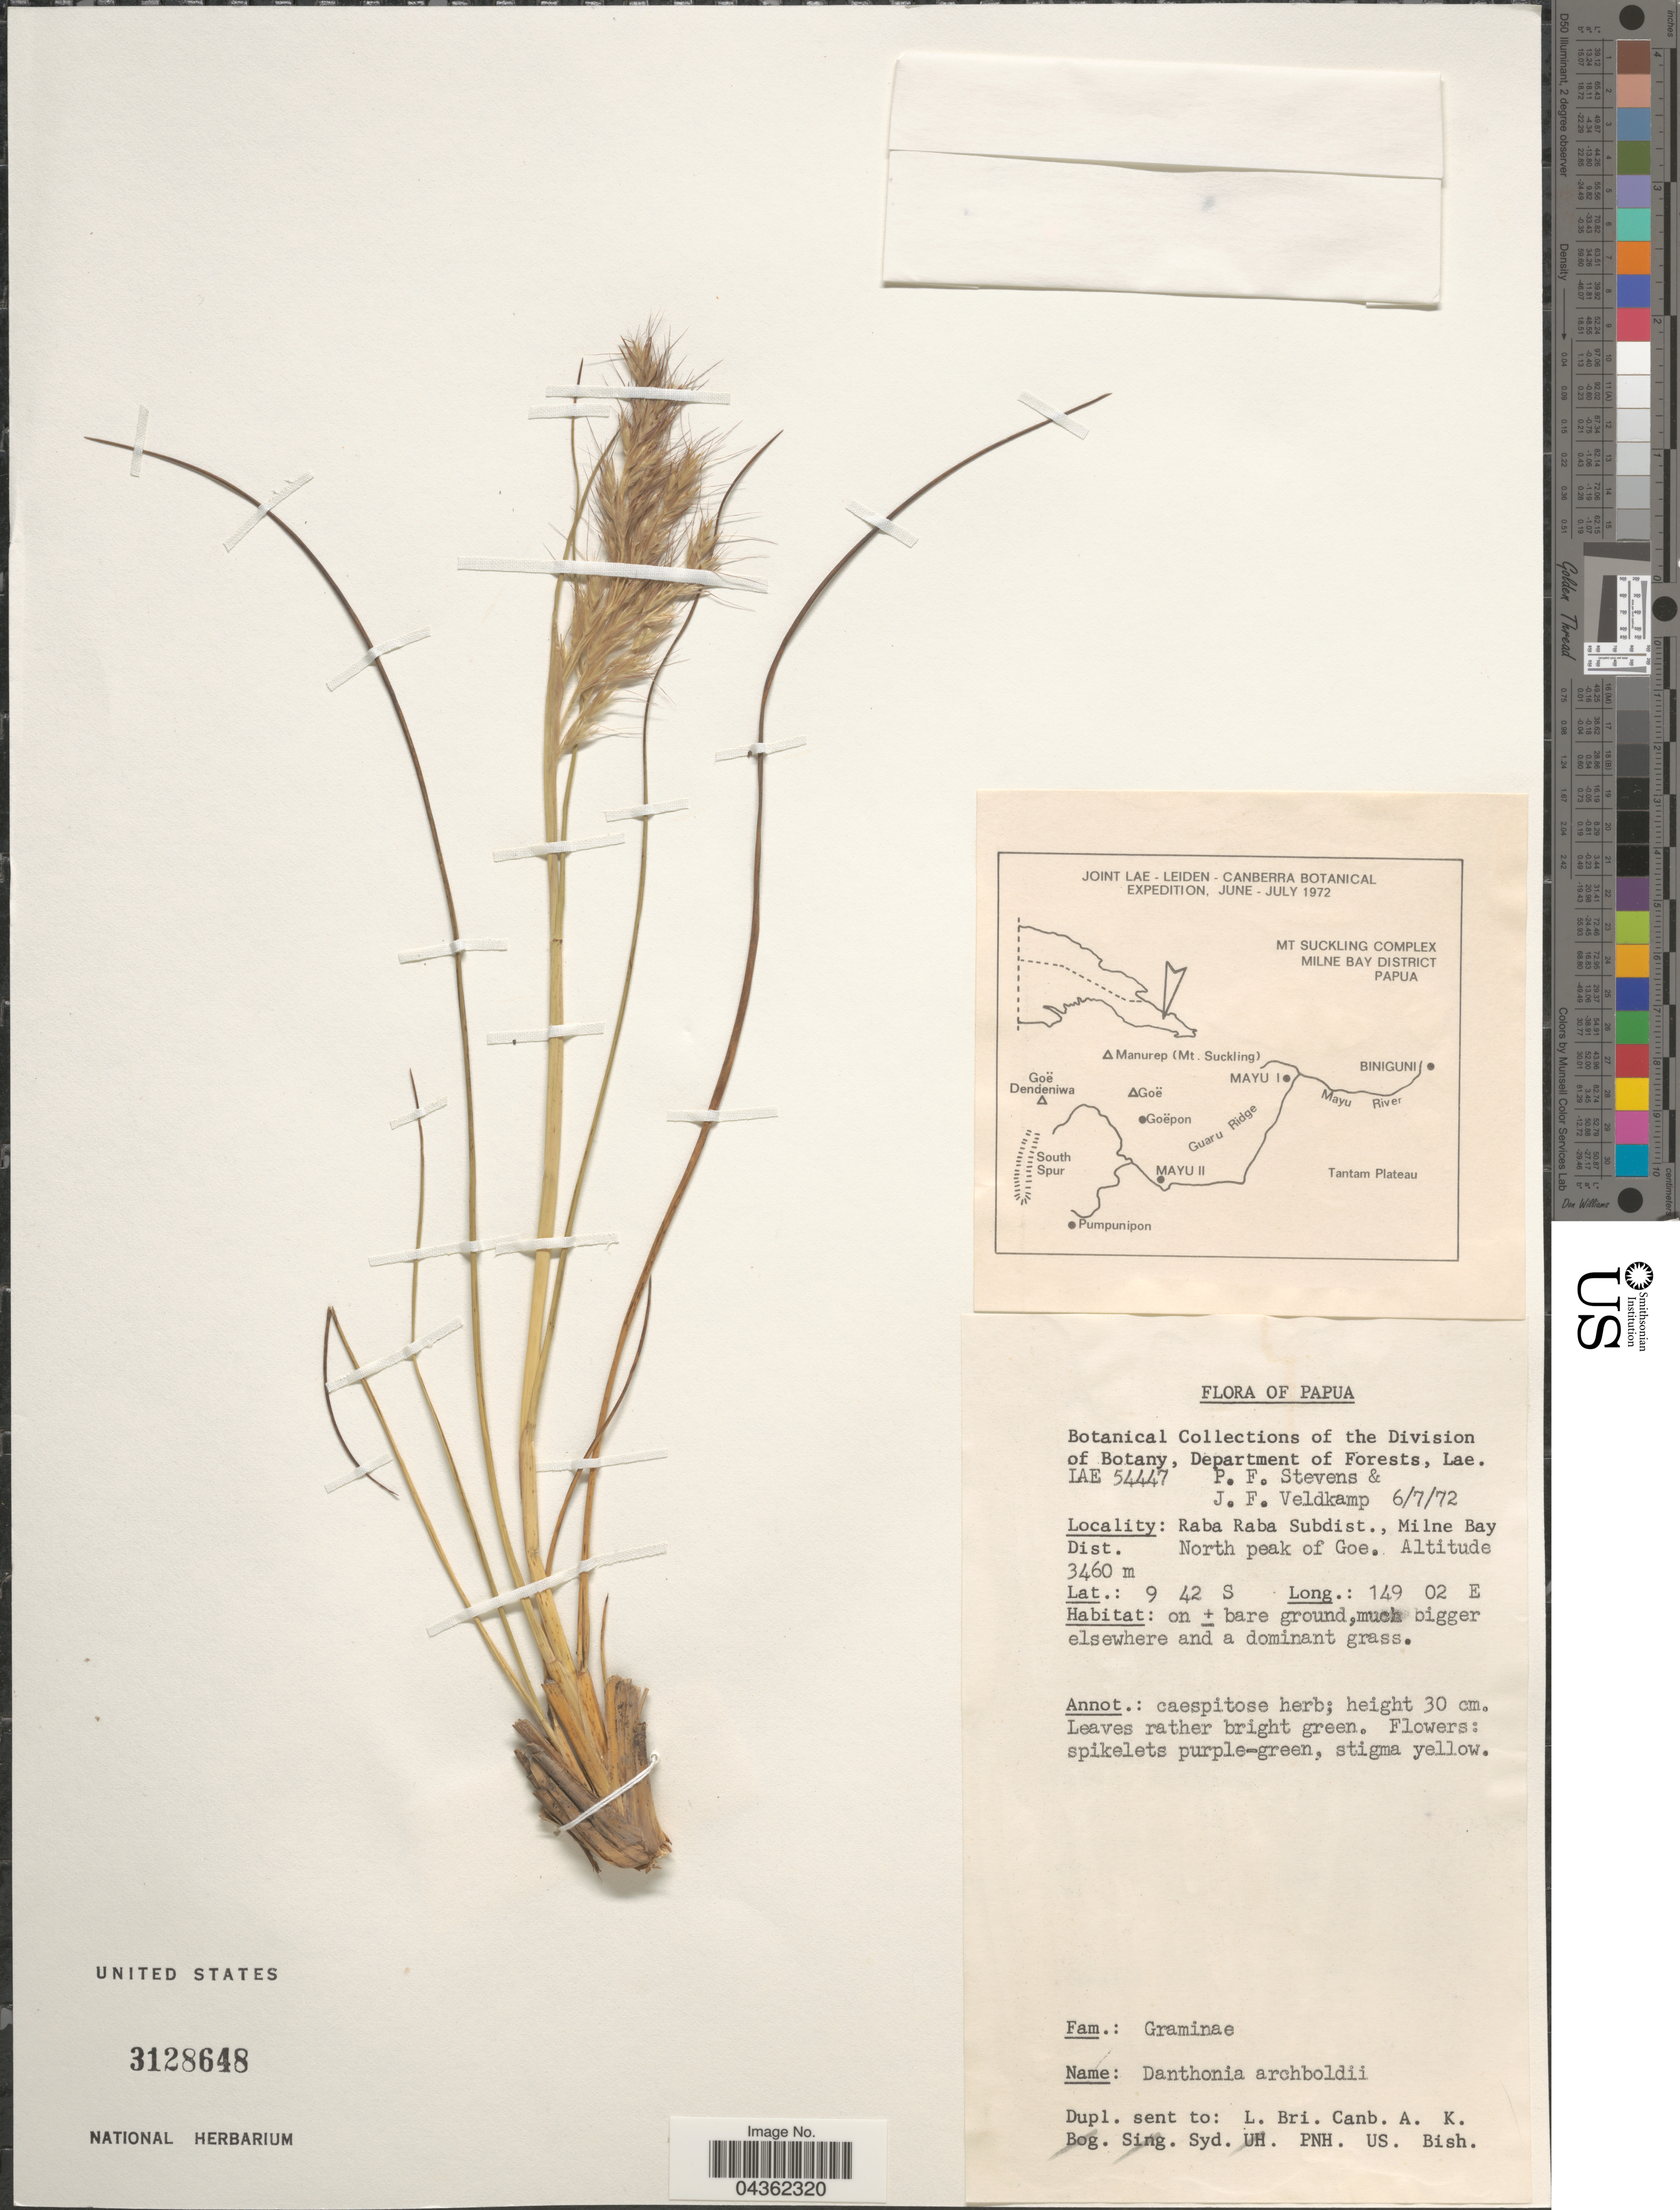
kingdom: Plantae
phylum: Tracheophyta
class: Liliopsida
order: Poales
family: Poaceae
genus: Chimaerochloa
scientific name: Chimaerochloa archboldii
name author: (Hitchc.) Pirie & H.P. Linder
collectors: P. F. Stevens & J. F. Veldkamp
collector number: LAE 54447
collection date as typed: Transcribed d/m/y: 6/7/72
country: Papua New Guinea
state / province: Milne Bay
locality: Papua. Raba Raba Subdist., Milne Bay Dist. North peak of Goe. Joint LAE - Leiden - Canberra Botanical Expedition, June - July 1972.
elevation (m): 3460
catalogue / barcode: US 3128648